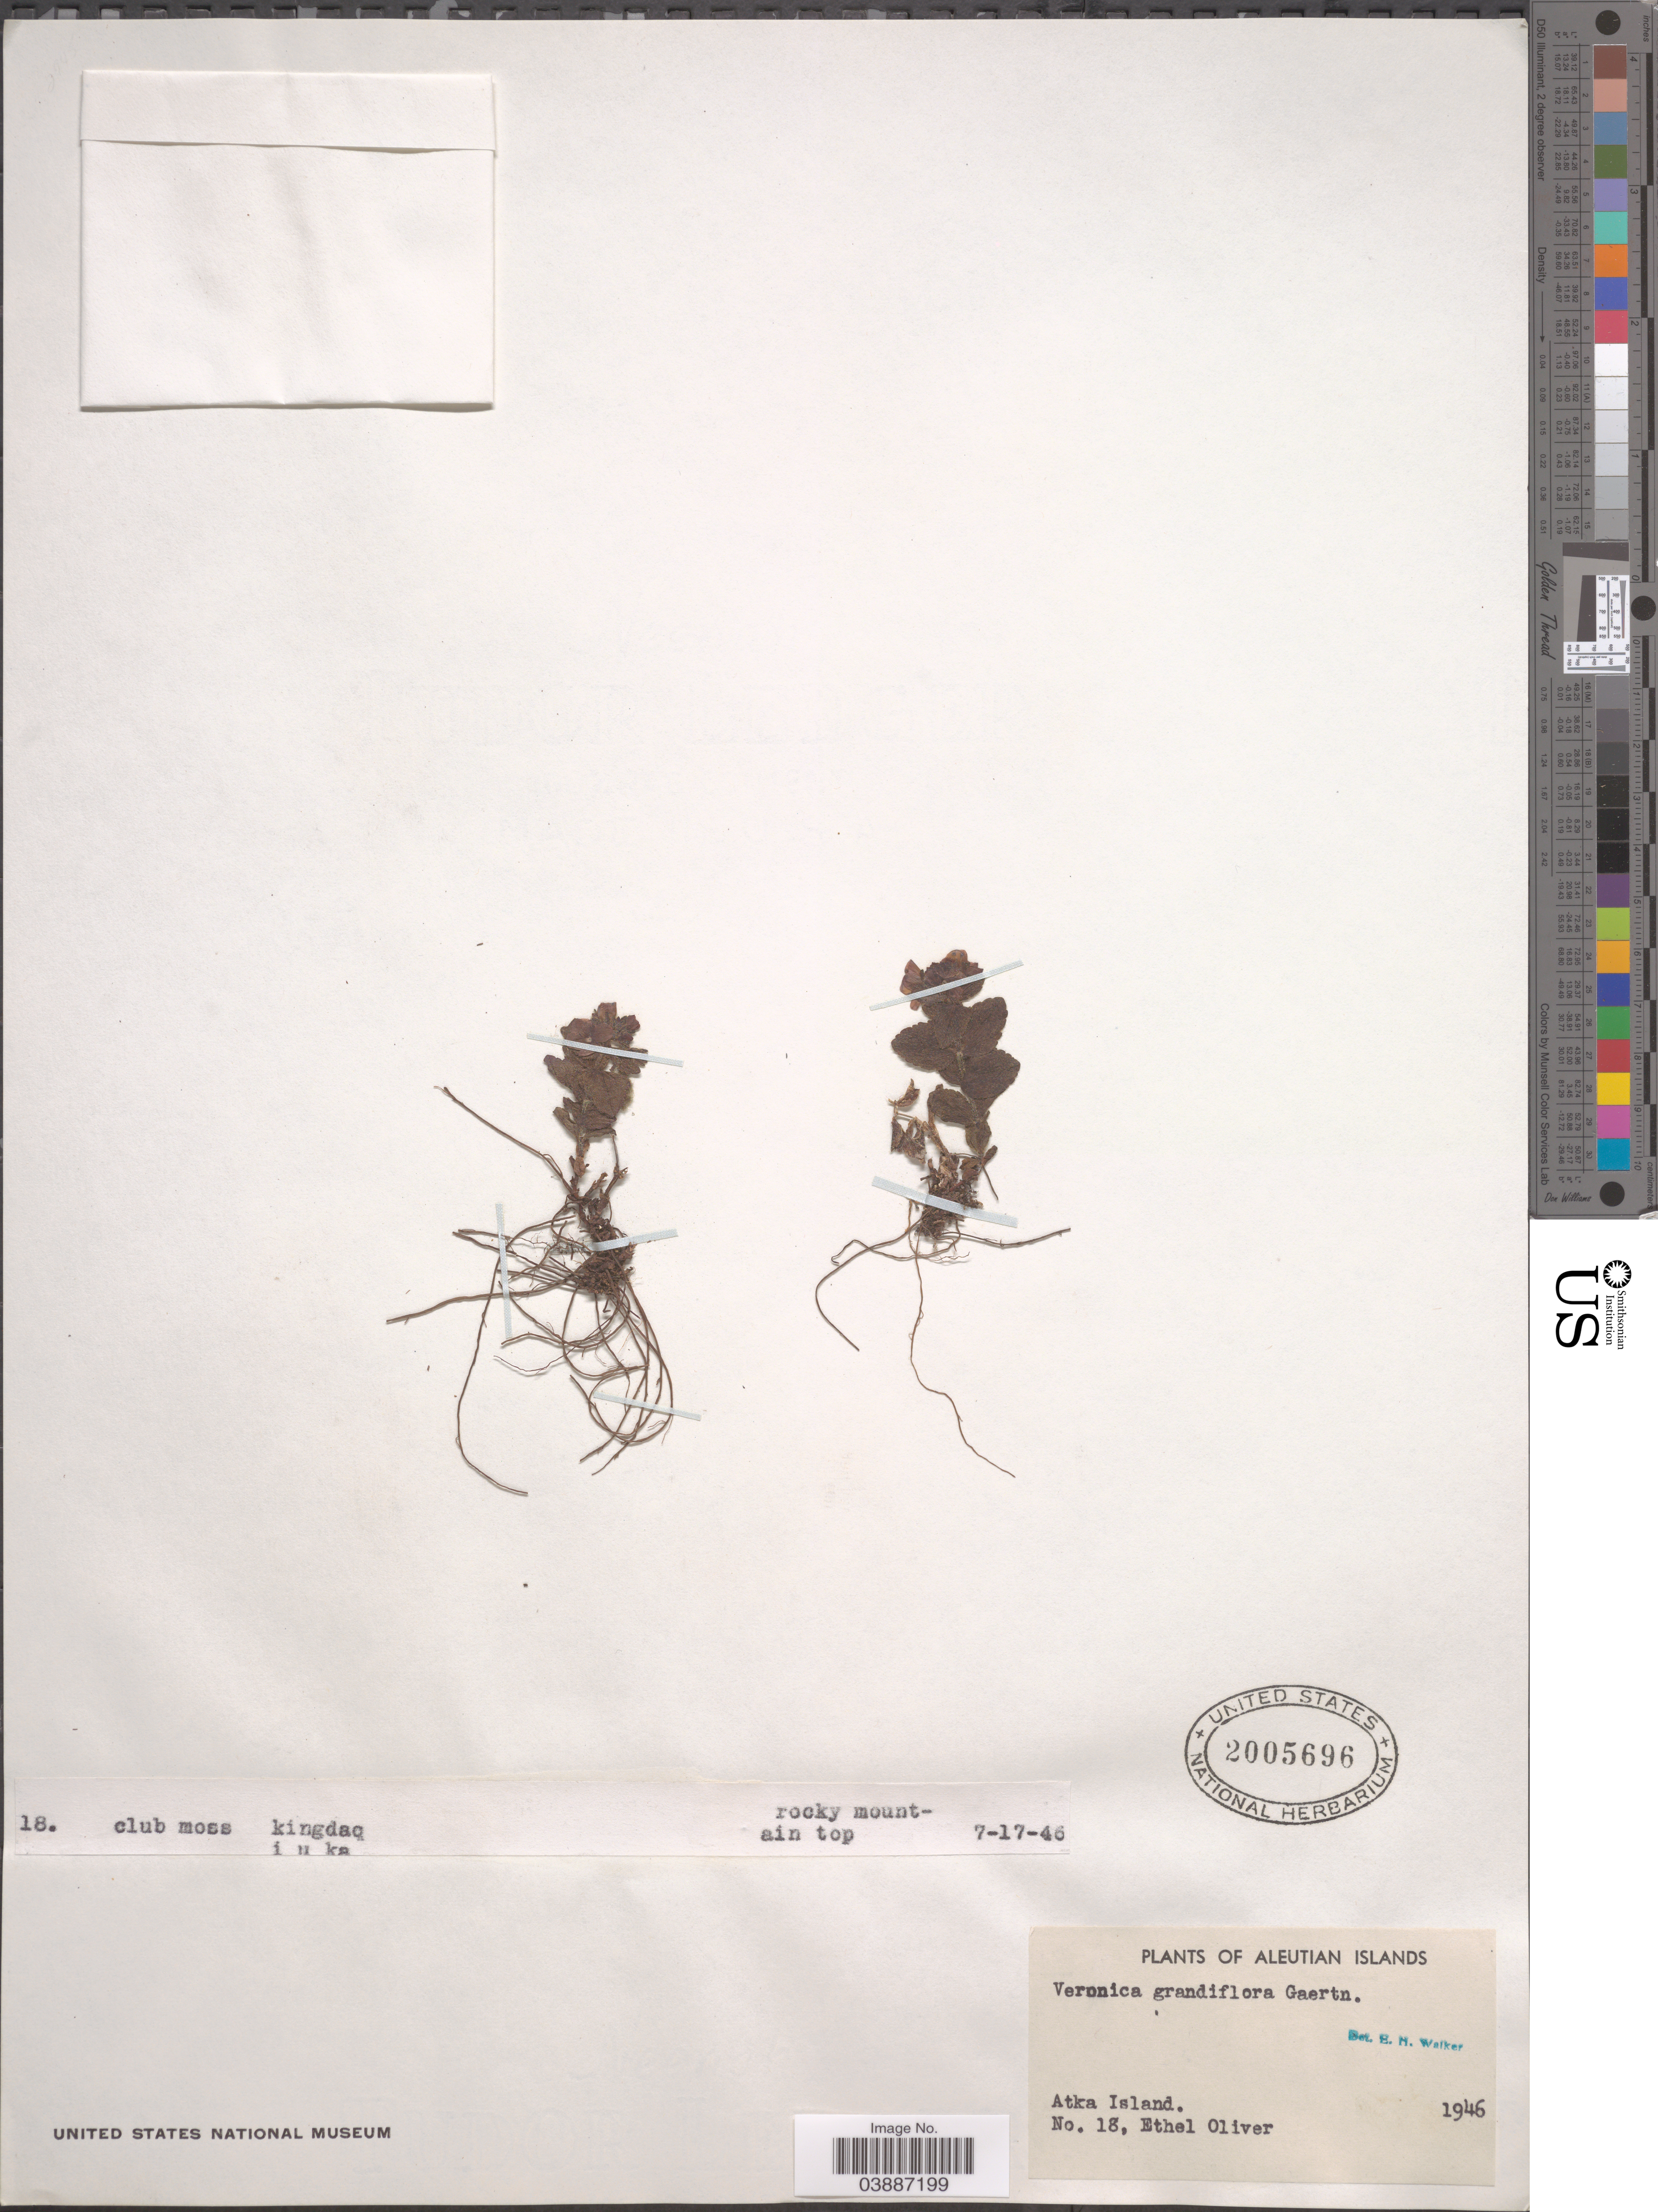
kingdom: Plantae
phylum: Tracheophyta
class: Magnoliopsida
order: Lamiales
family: Plantaginaceae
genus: Veronica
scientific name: Veronica grandiflora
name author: Gaertn.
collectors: E. Oliver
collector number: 18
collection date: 1946-07-17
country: United States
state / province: Alaska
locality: Aleutian Islands. Atka Island. Rocky mountain top.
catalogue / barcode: US 2005696